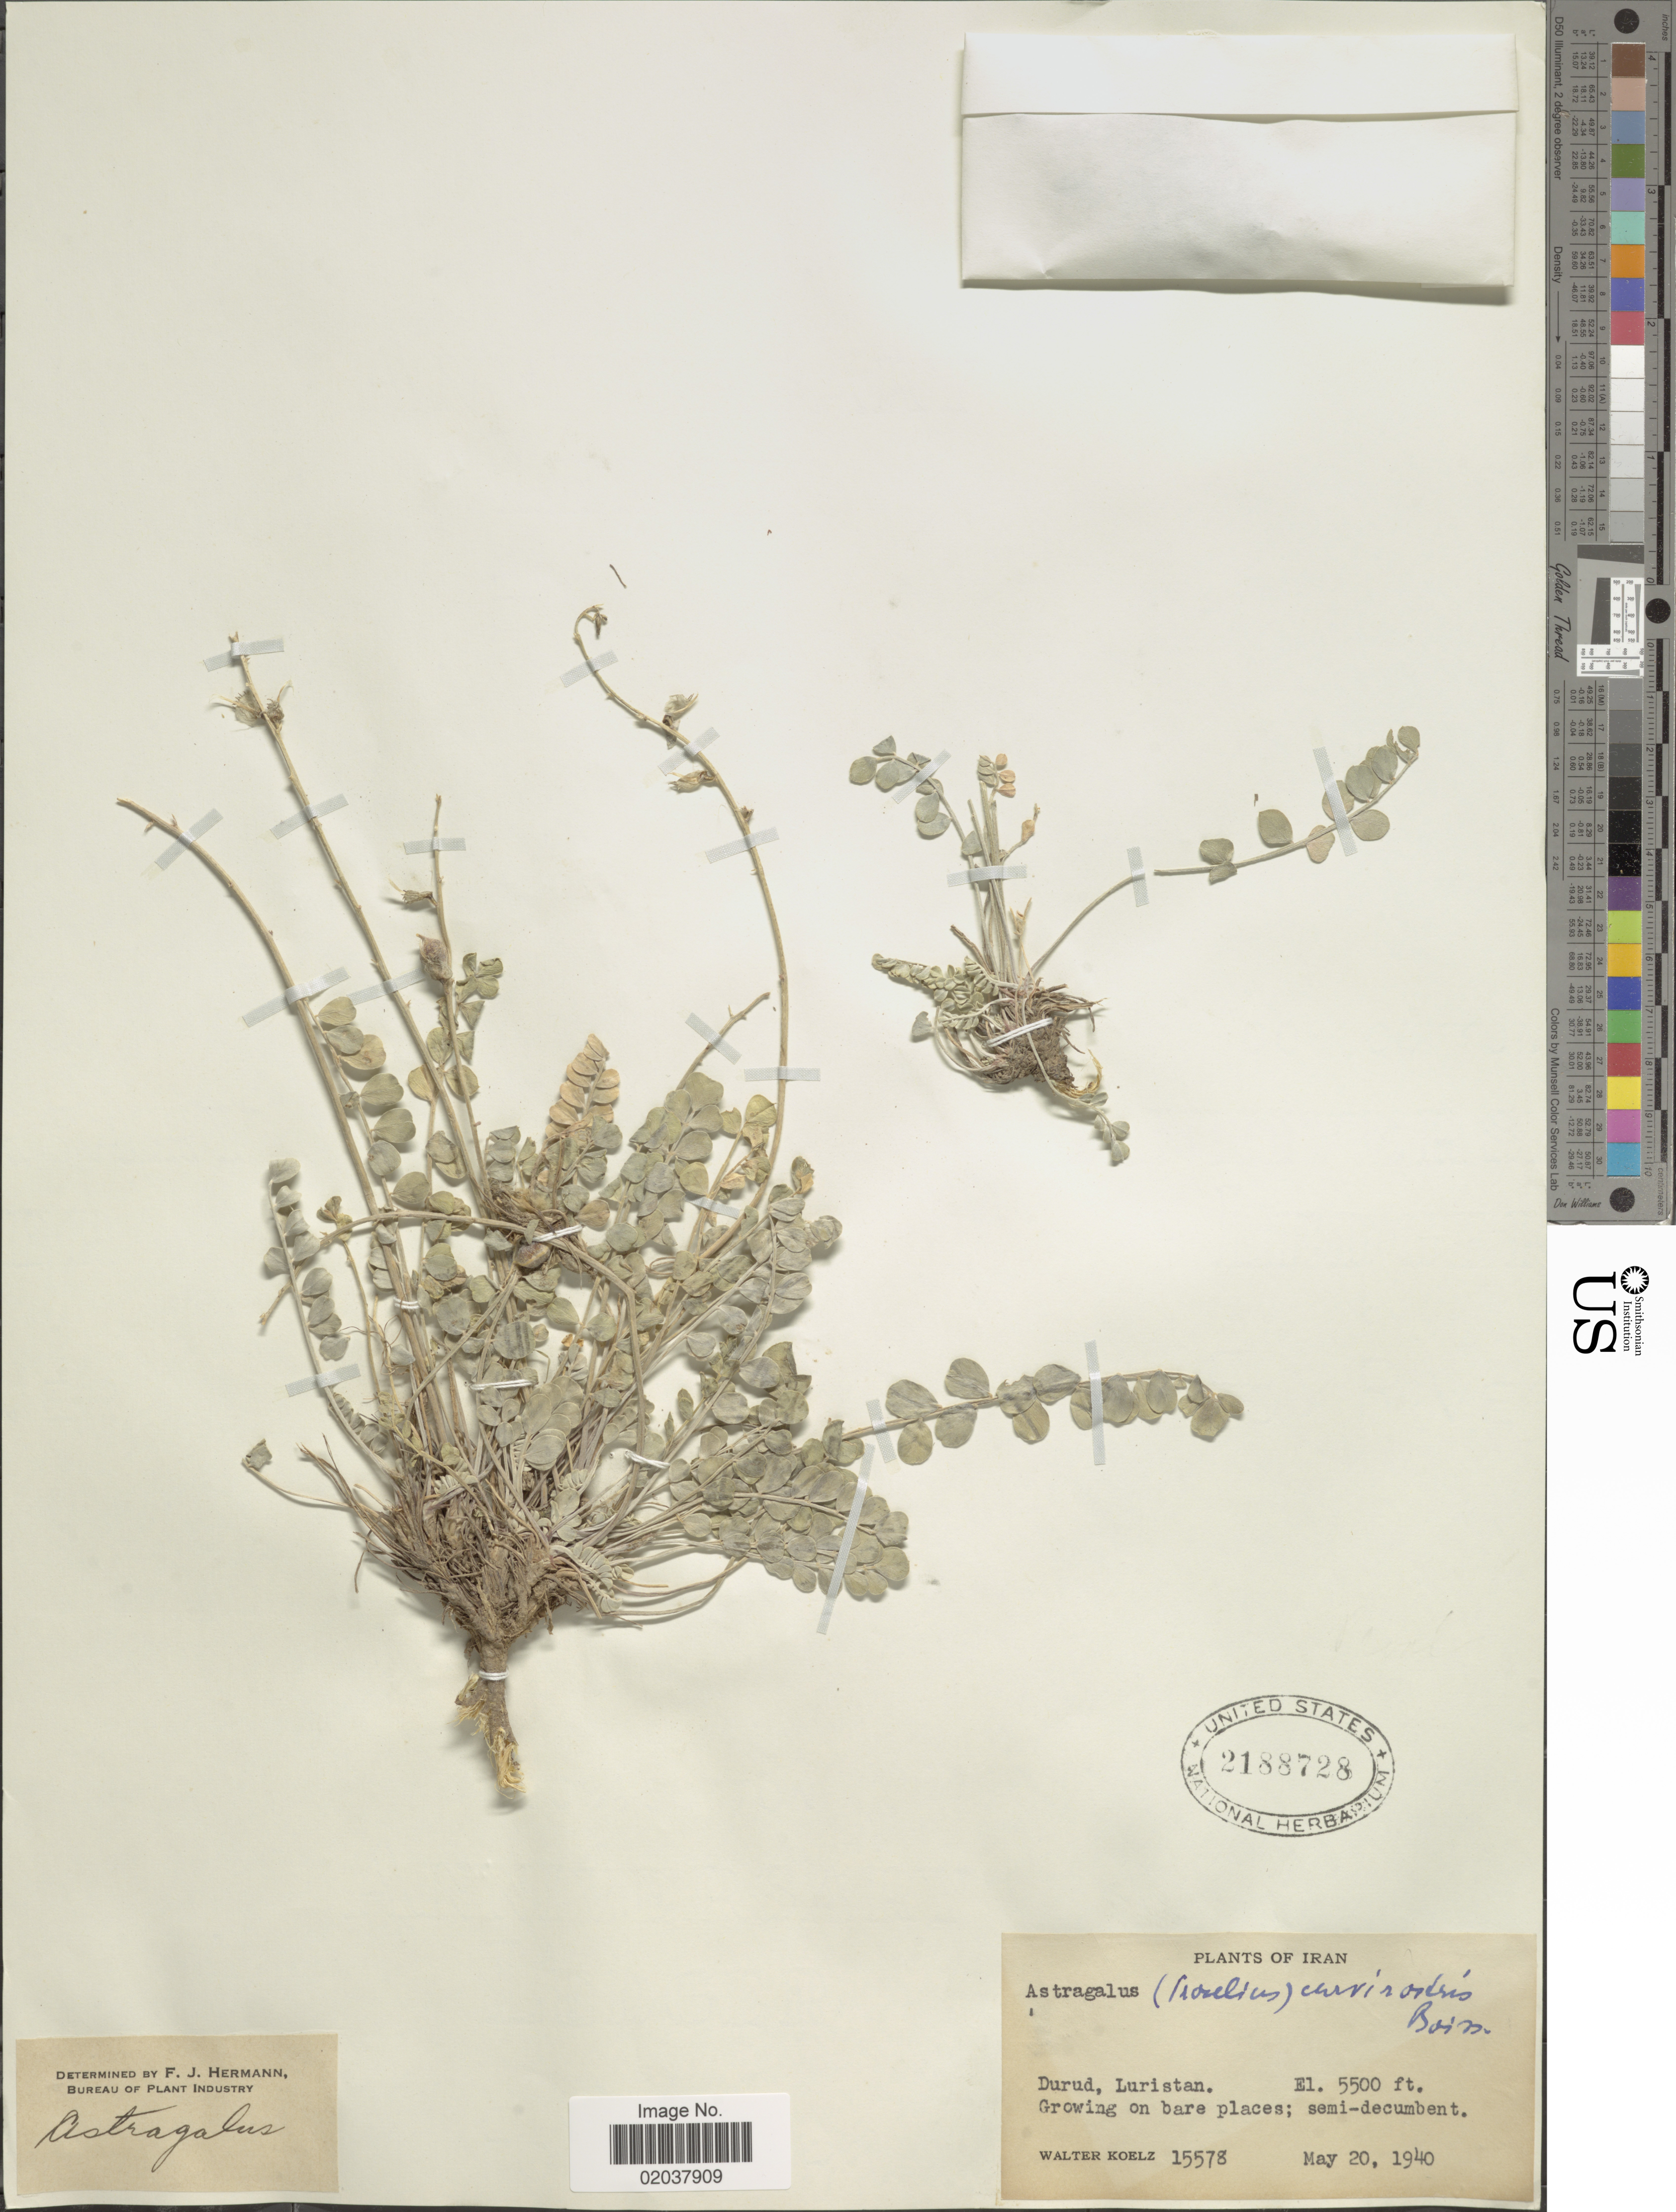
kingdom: Plantae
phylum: Tracheophyta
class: Magnoliopsida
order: Fabales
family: Fabaceae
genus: Astragalus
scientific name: Astragalus curvirostris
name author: Boiss.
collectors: W. N. Koelz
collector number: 15578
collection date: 1940-05-20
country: Iran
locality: Durud, Luristan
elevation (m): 1676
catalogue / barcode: US 2188728